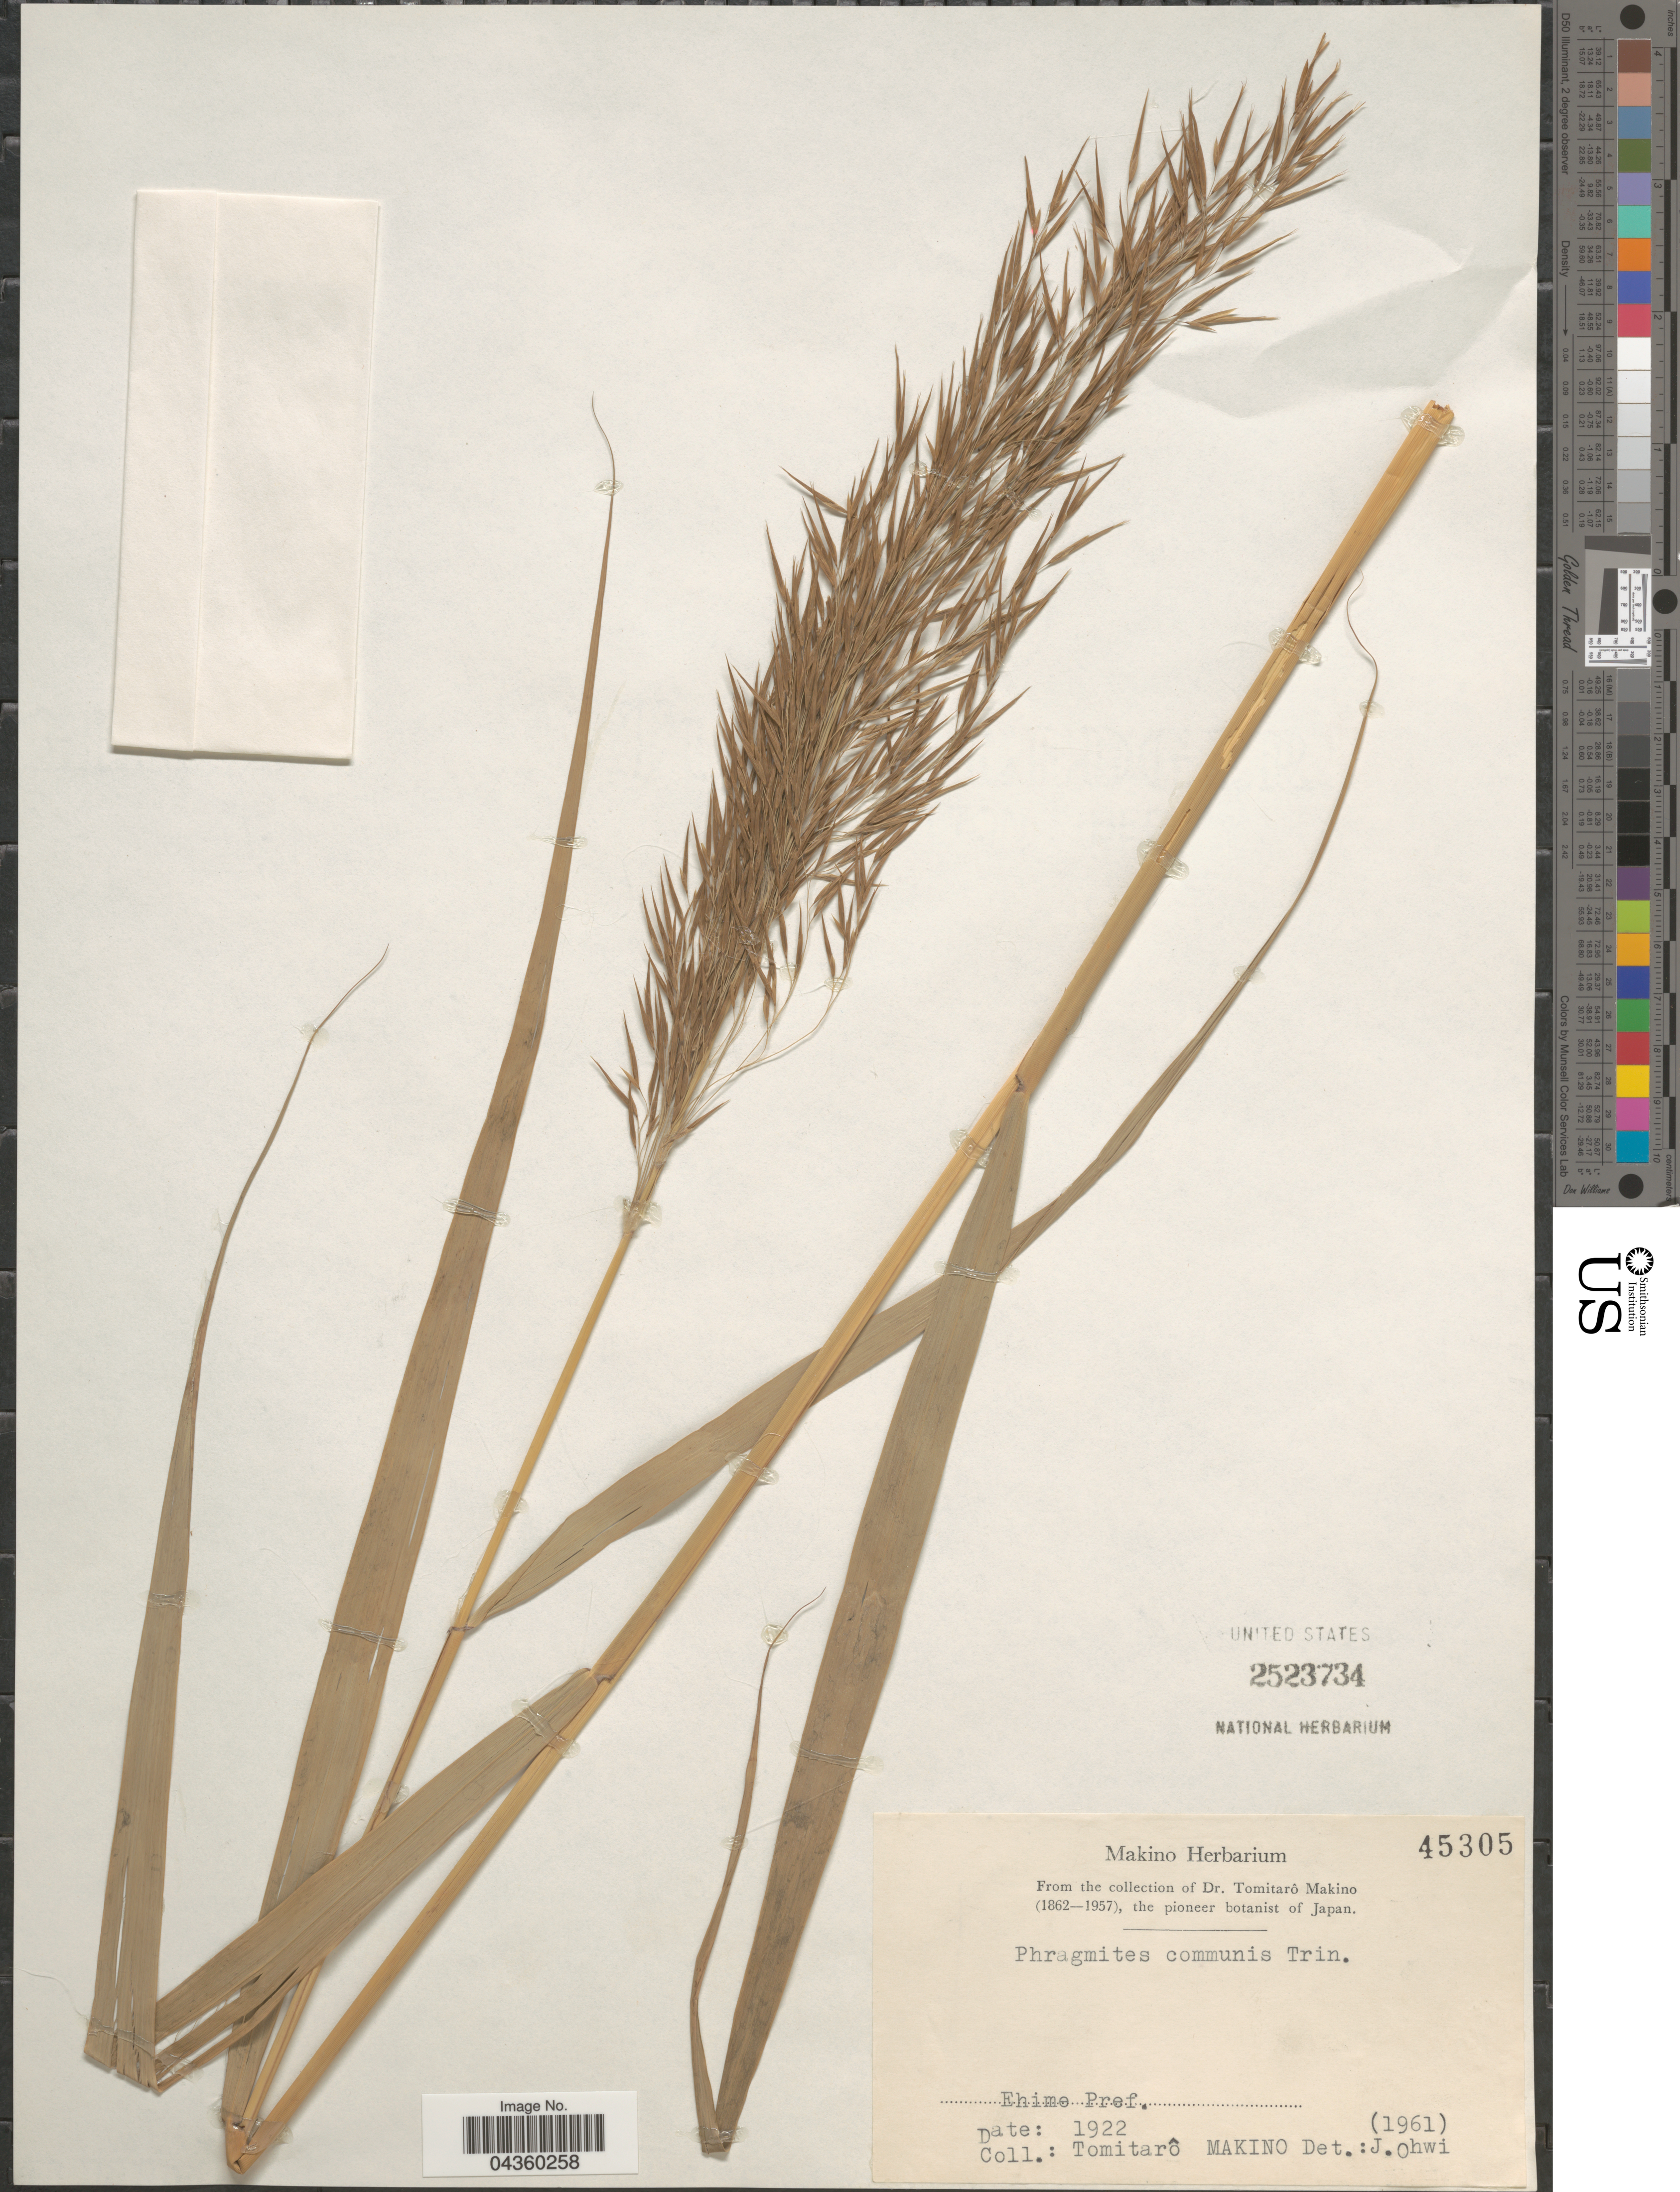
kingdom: Plantae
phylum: Tracheophyta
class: Liliopsida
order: Poales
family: Poaceae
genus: Phragmites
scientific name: Phragmites australis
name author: (Cav.) Trin. ex Steud.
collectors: T. Makino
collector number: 45305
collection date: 1922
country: Japan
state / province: Ehime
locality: Ehimo Pref.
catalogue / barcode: US 2523734